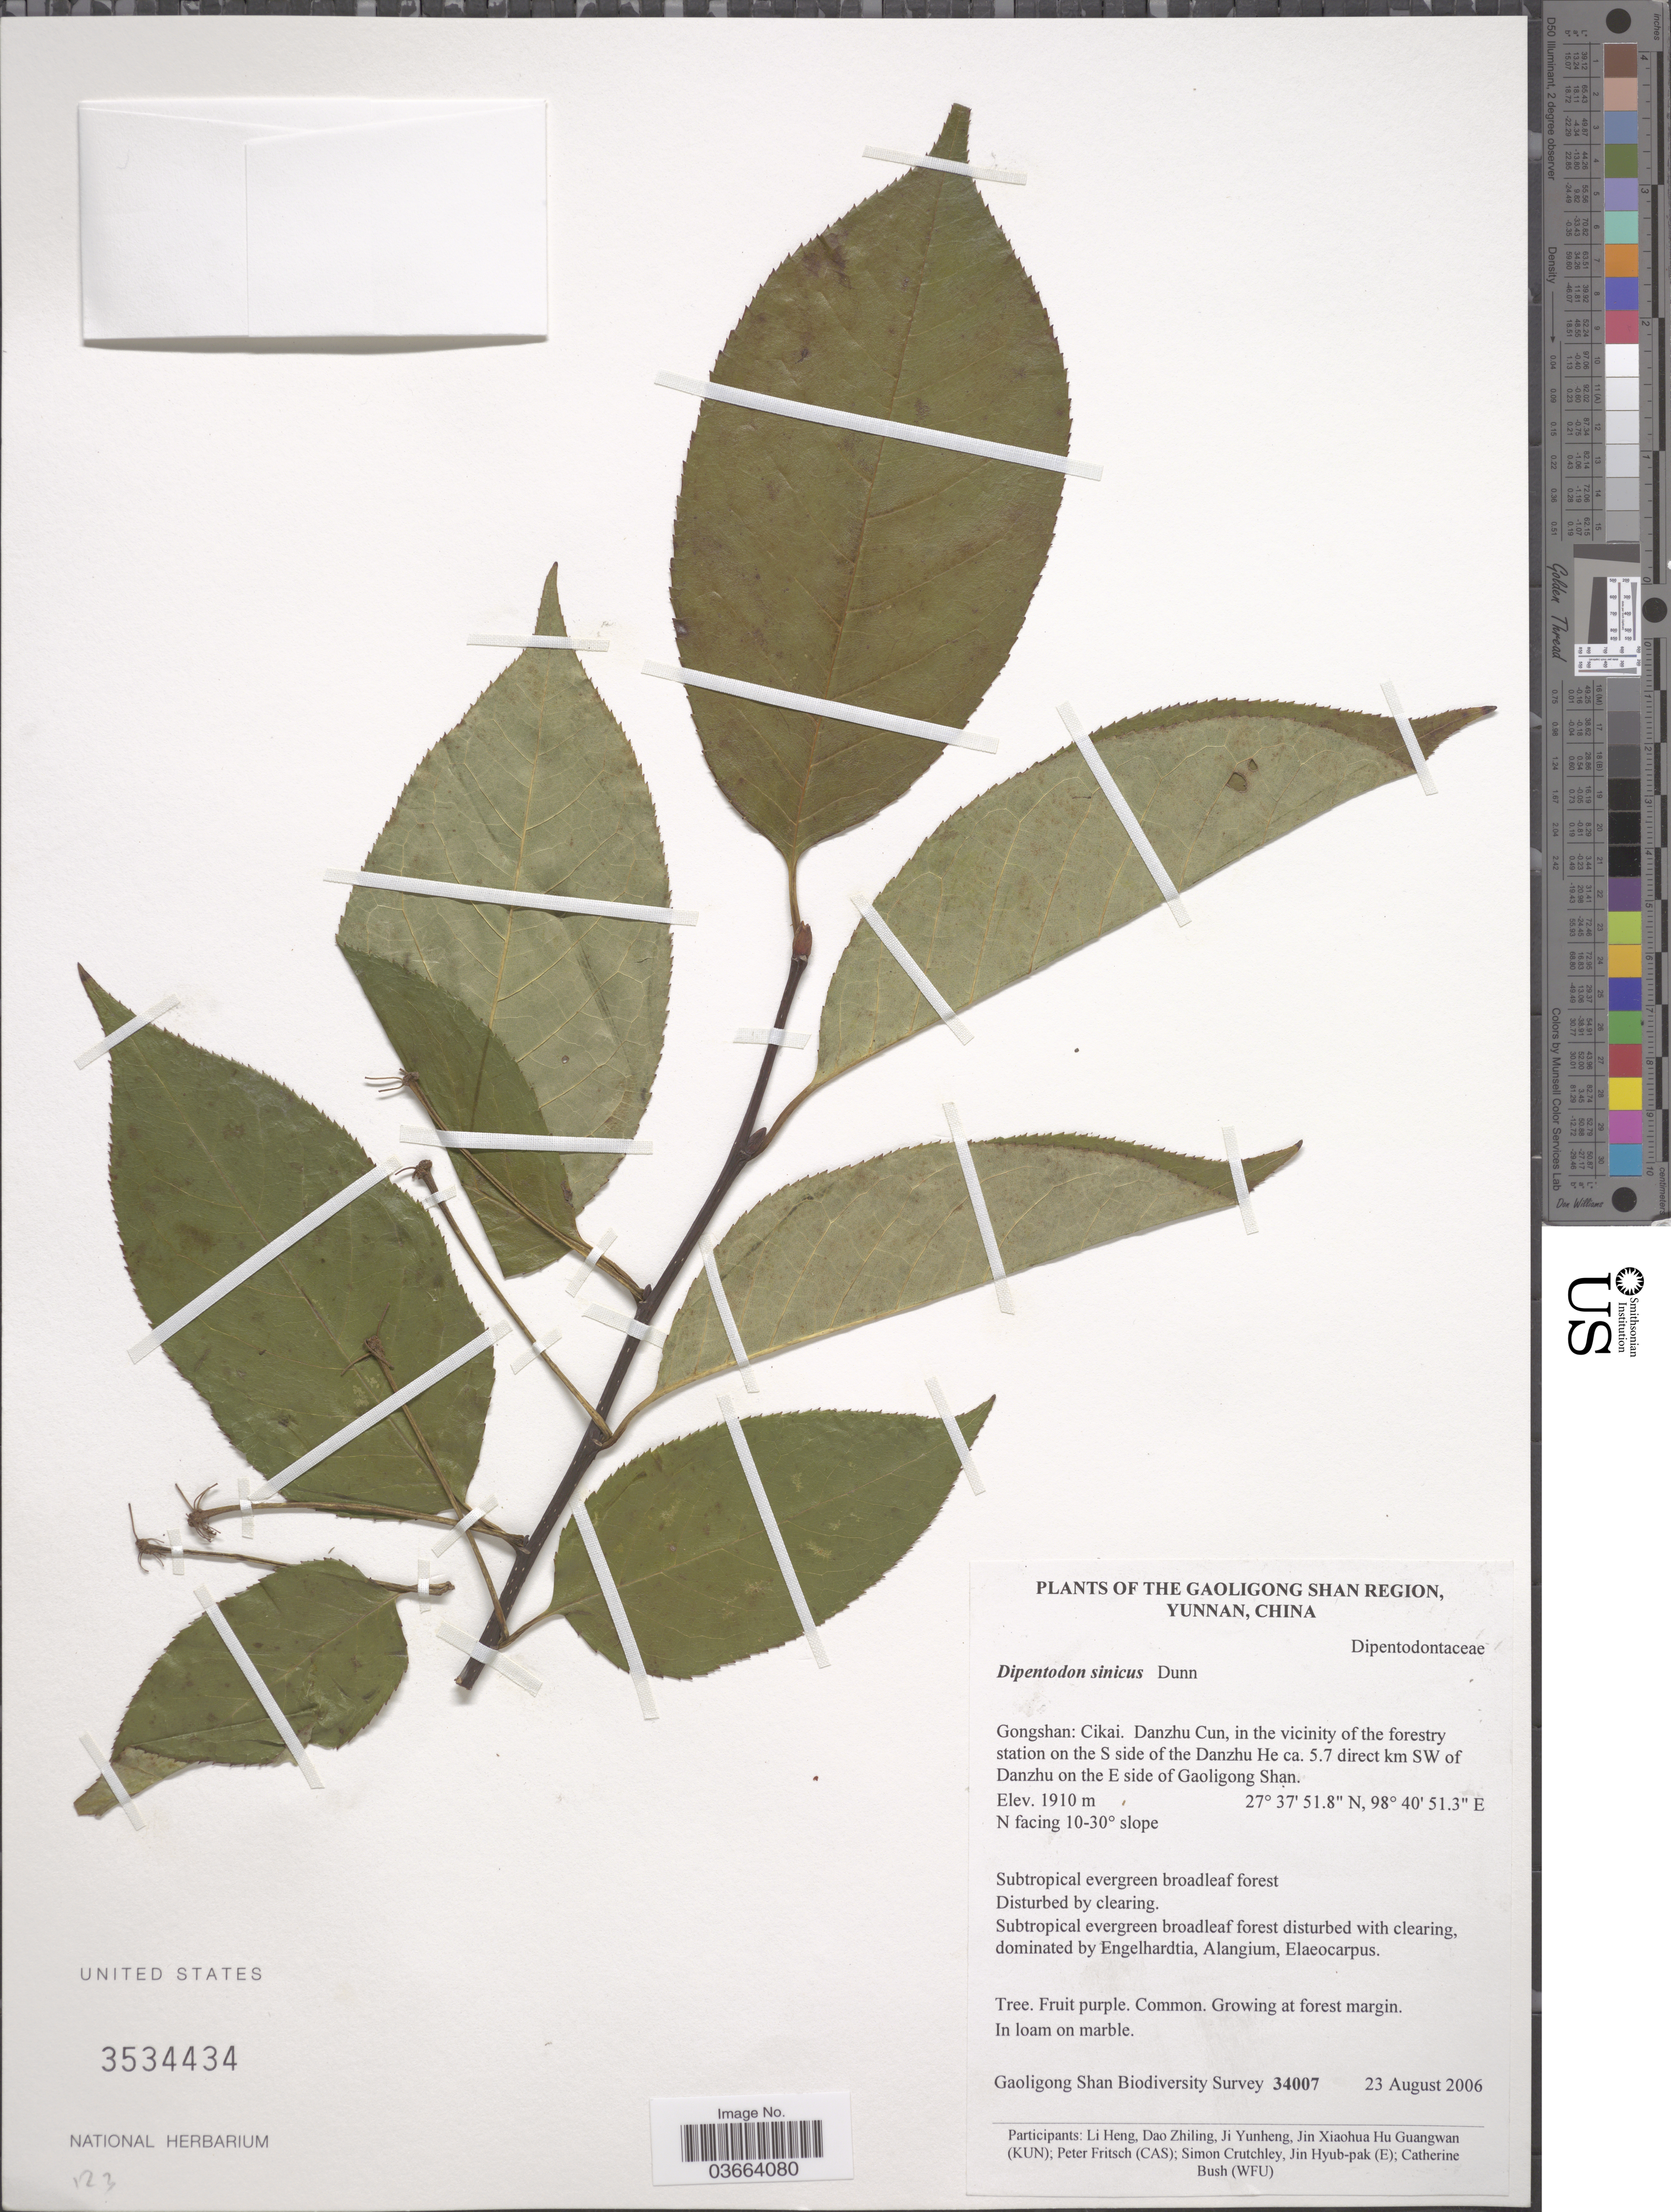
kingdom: Plantae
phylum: Tracheophyta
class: Magnoliopsida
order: Huerteales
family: Dipentodontaceae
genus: Dipentodon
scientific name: Dipentodon sinicus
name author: Dunn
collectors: Gaoligong Shan Biodiversity Survey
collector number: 34007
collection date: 2006-08-23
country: China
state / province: Yunnan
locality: Gaoligong Shan Region. Gongshan: Cikai. Danzhu Cun, in the vicinity of the forestry station on the S side of the Danzhu He ca. 5.7 direct km SW of Danzhu on the E side of Gaoligong Shan.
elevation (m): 1910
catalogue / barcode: US 3534434